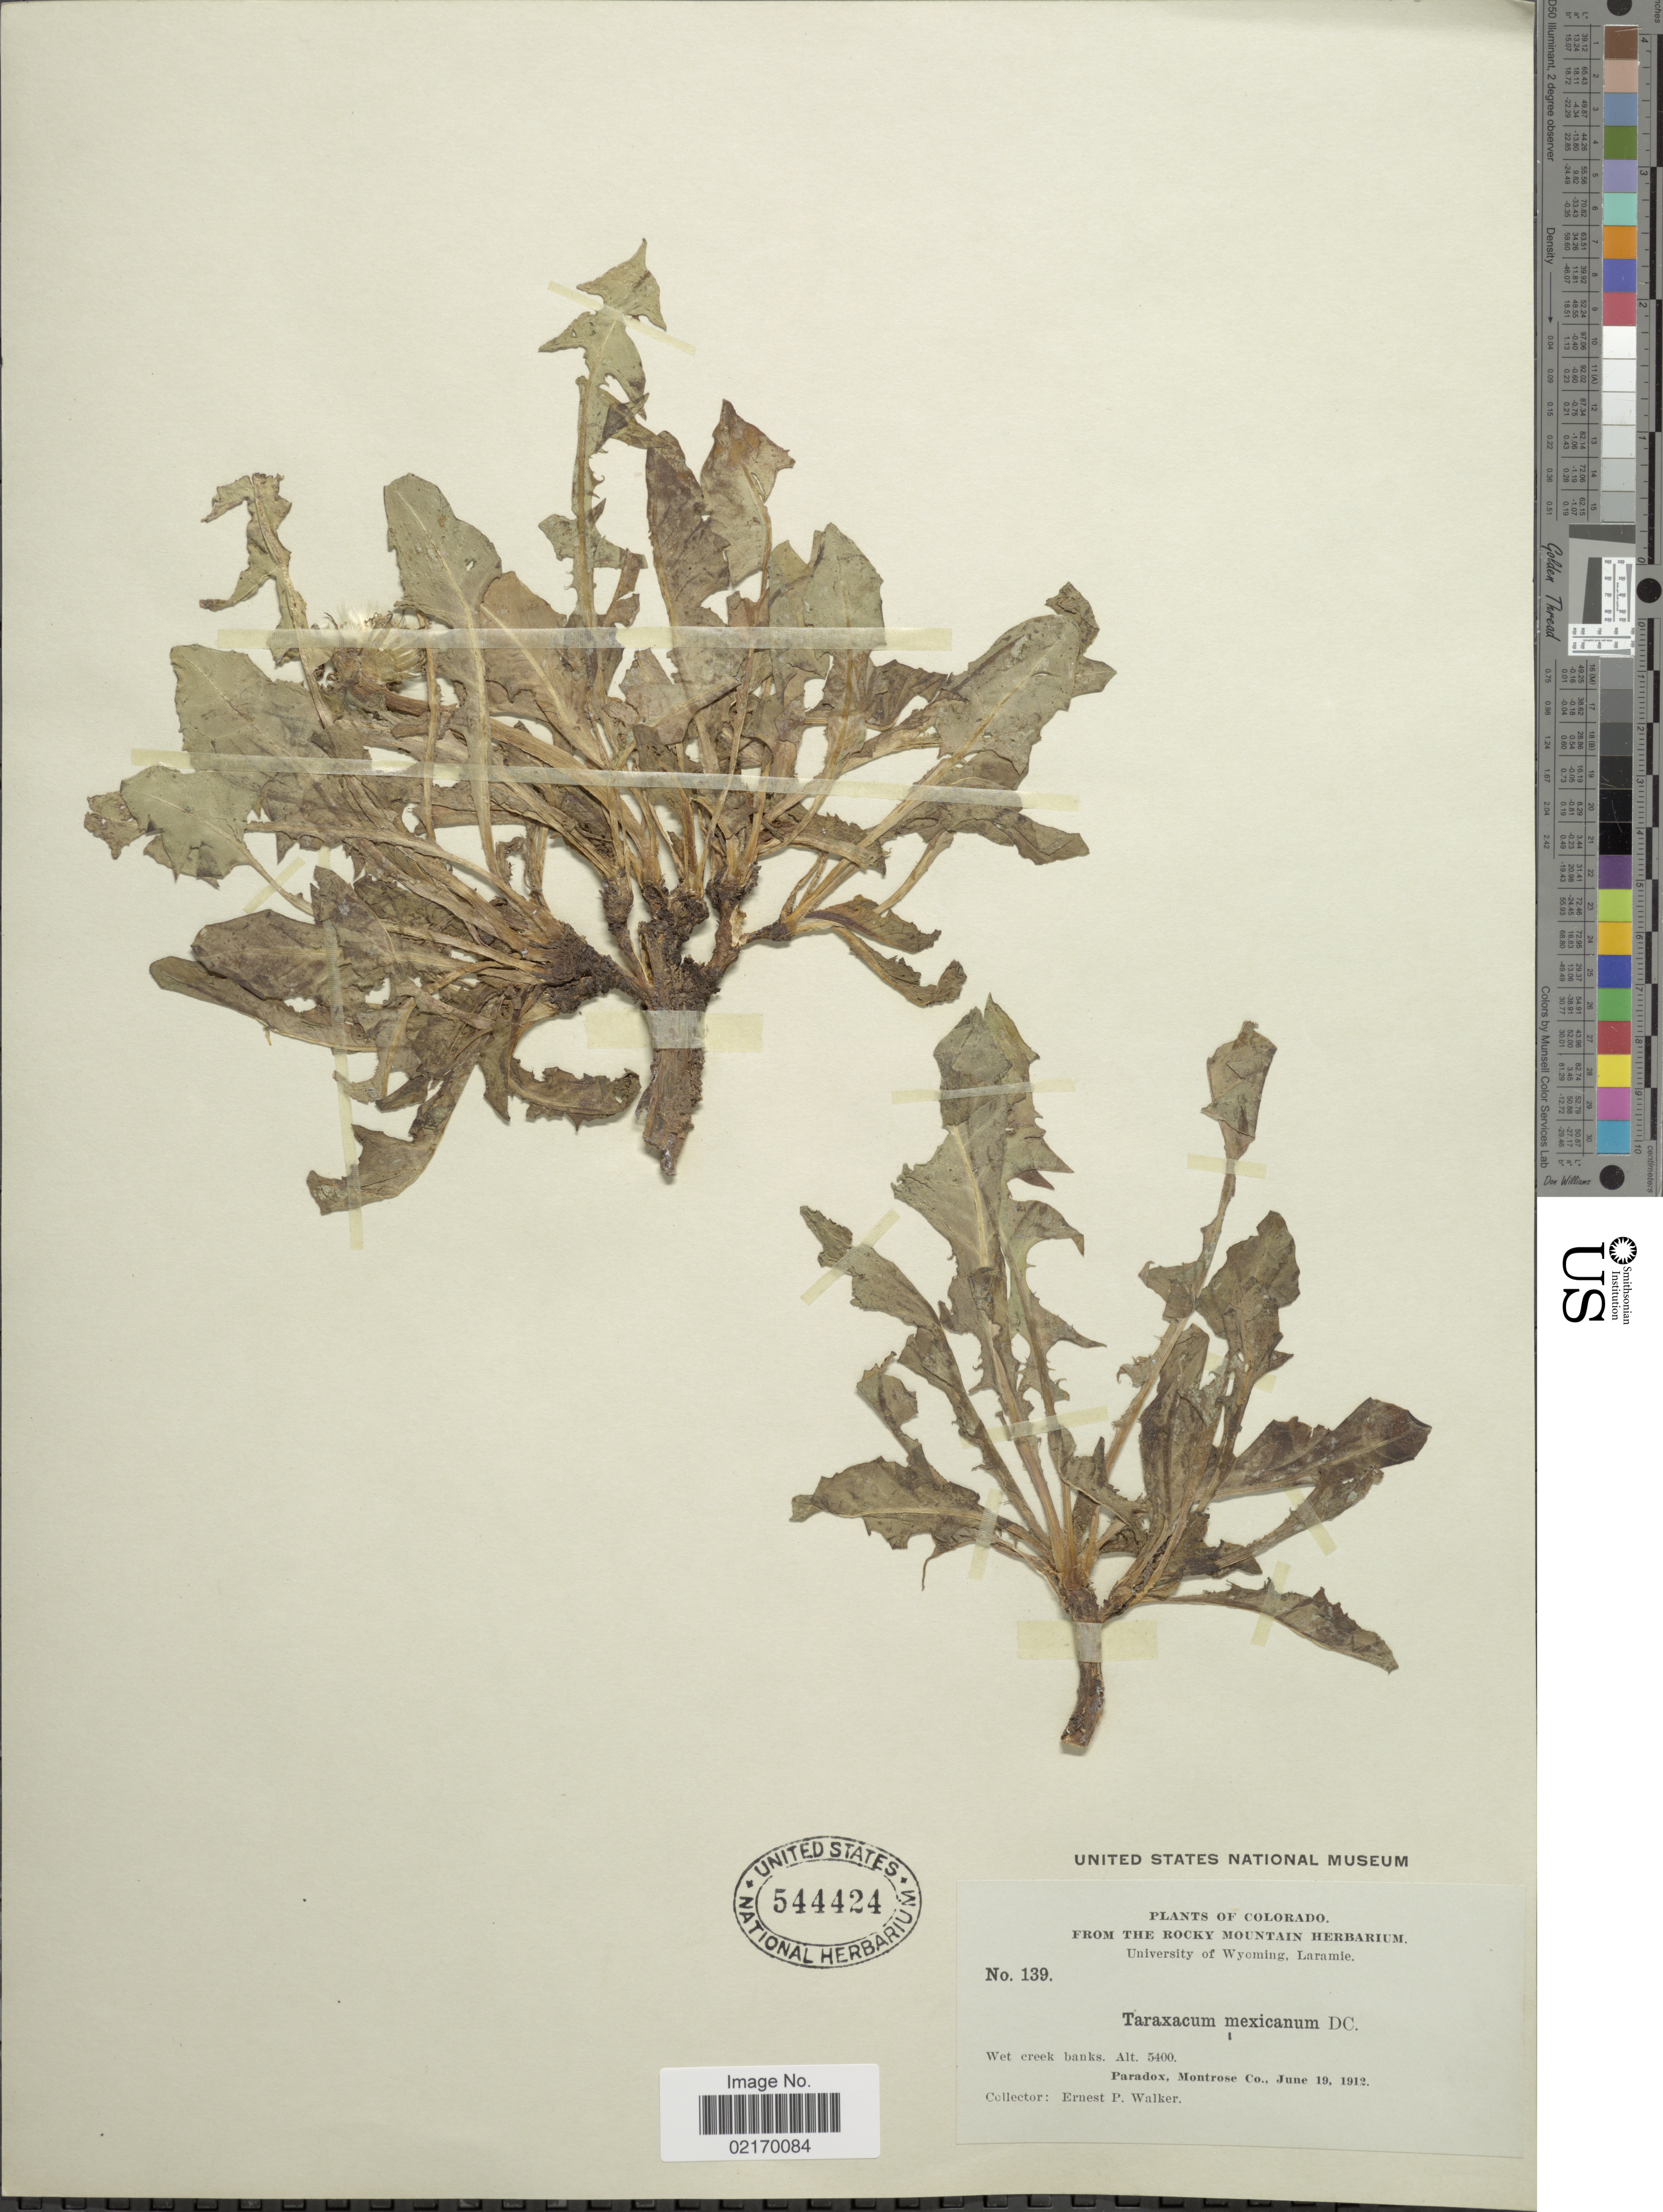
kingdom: Plantae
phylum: Tracheophyta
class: Magnoliopsida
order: Asterales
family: Asteraceae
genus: Taraxacum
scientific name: Taraxacum mexicanum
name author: DC.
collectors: E. P. Walker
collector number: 139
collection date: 1912-06-19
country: United States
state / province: Colorado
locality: Wet creek banks, Paradox, Montrose Co.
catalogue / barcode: US 544424